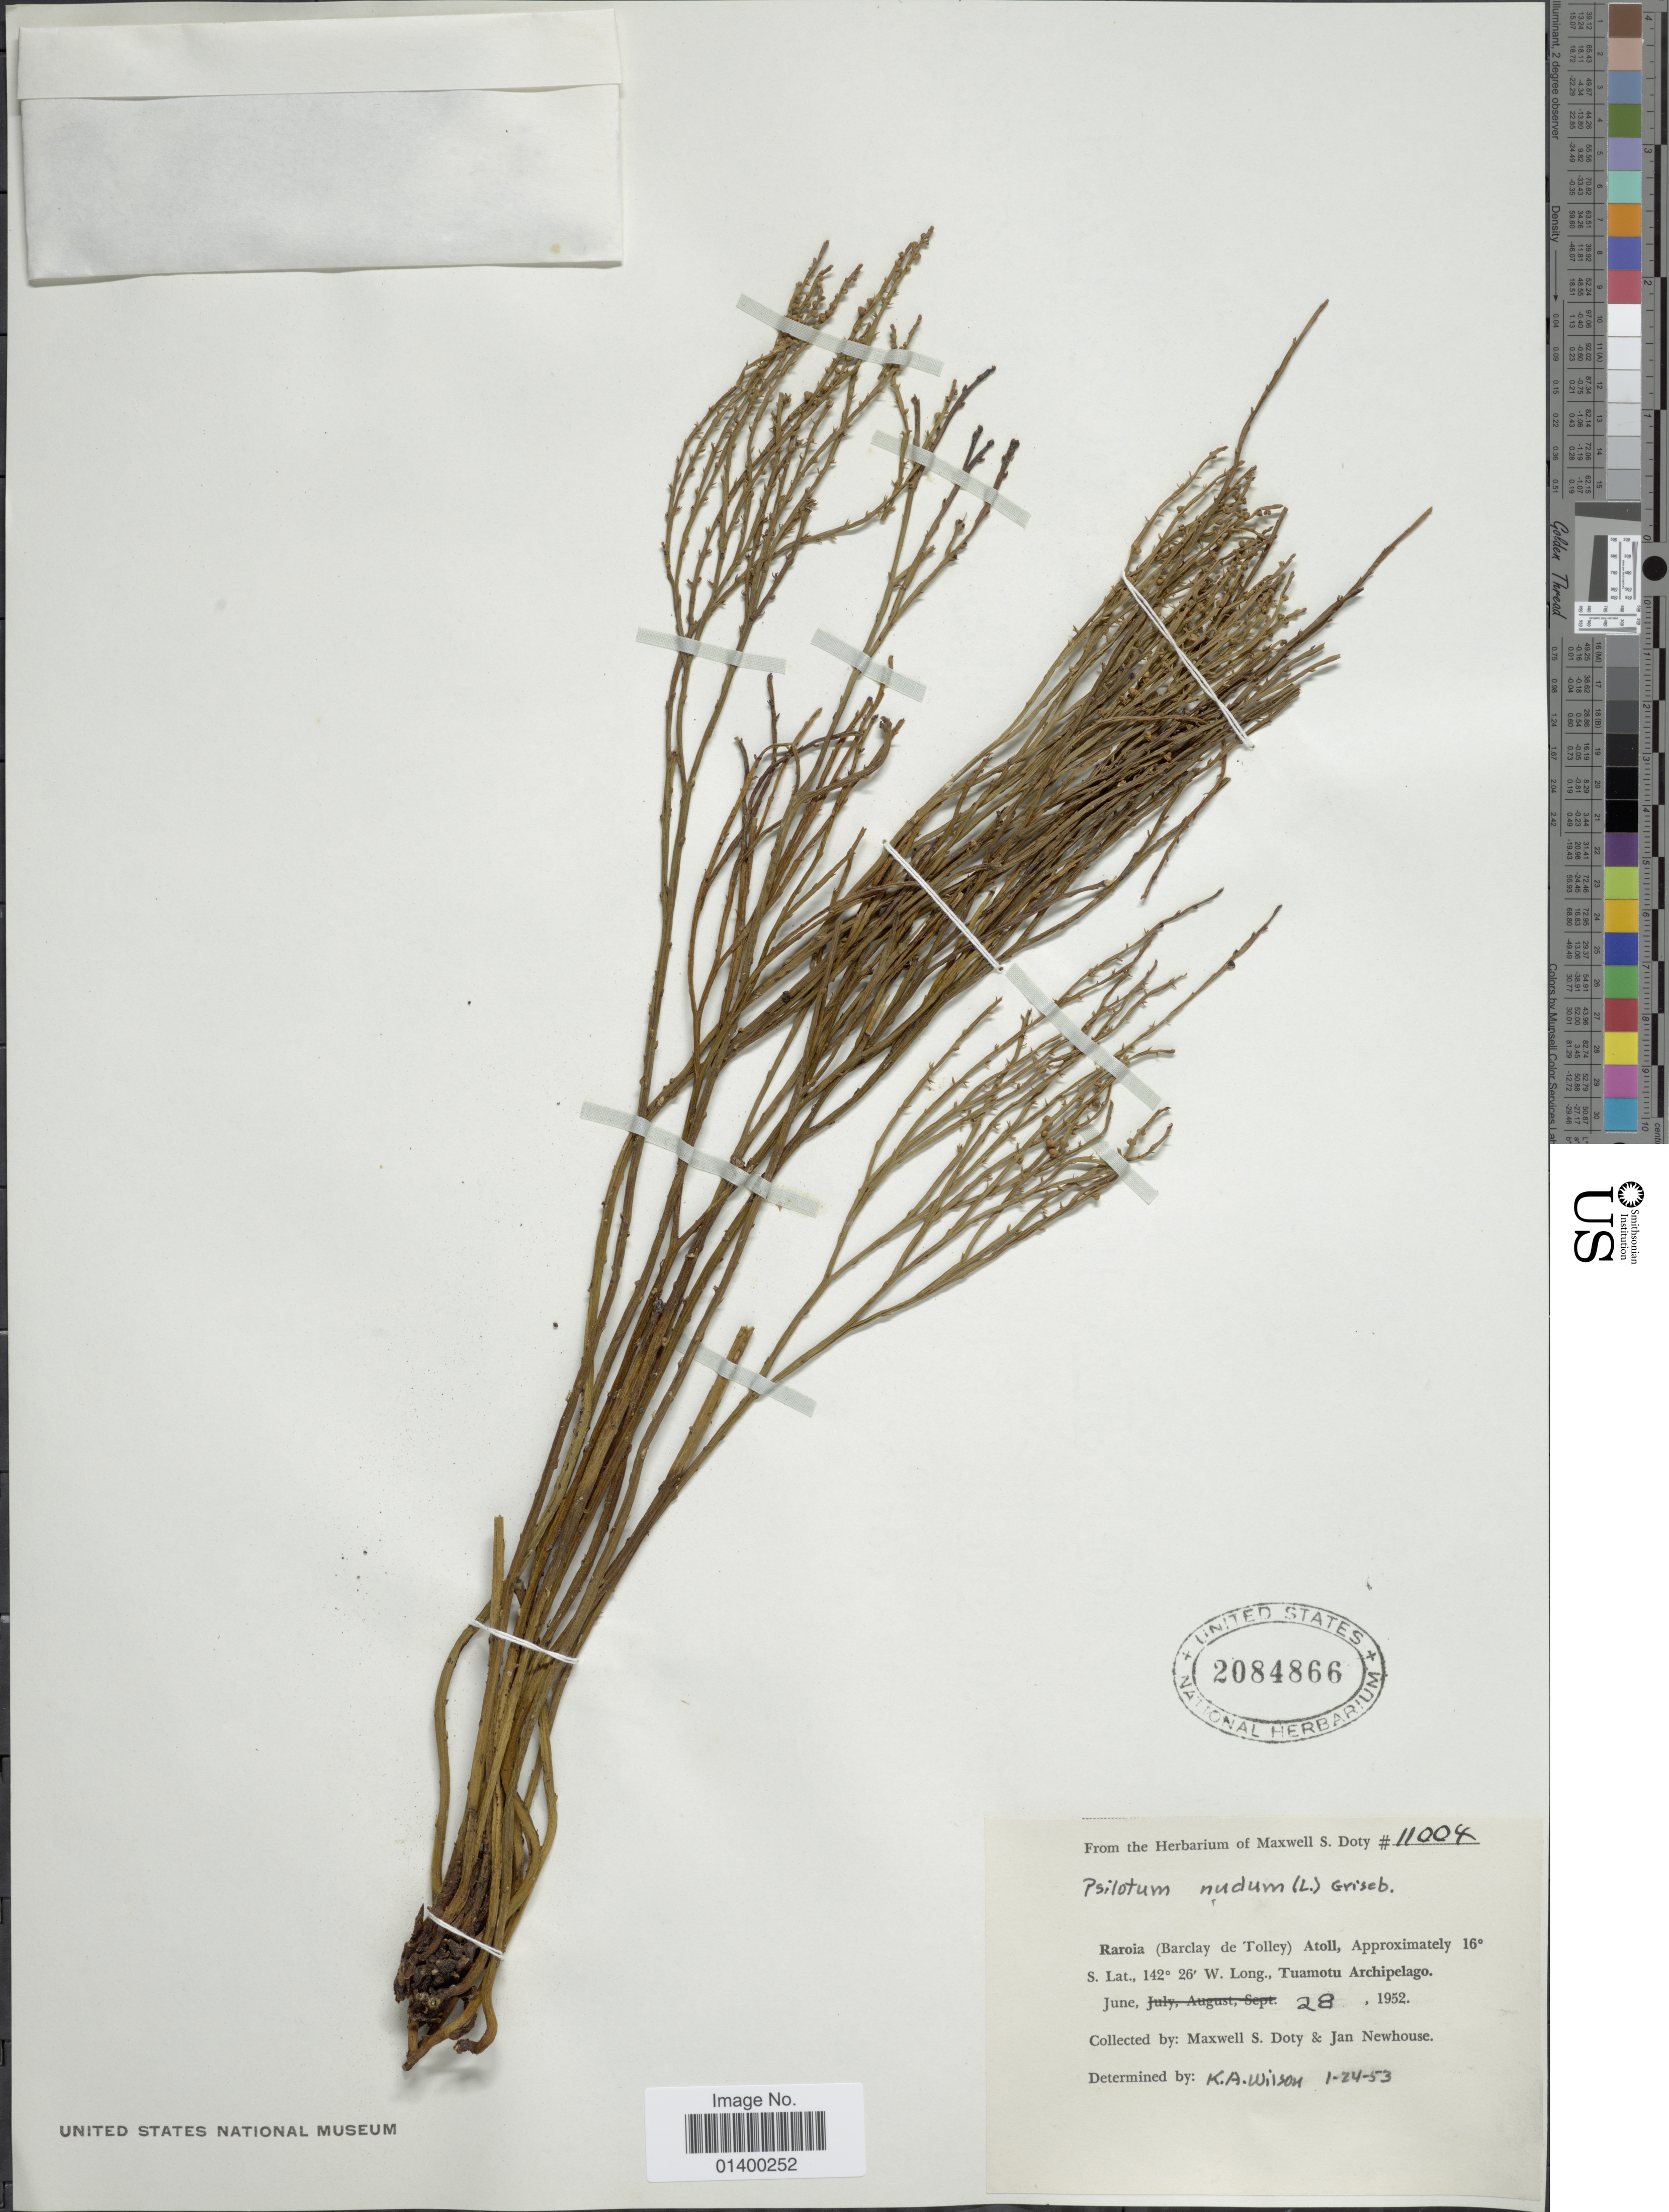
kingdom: Plantae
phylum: Tracheophyta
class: Polypodiopsida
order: Psilotales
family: Psilotaceae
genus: Psilotum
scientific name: Psilotum nudum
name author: (L.) P. Beauv.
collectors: M. S. Doty & J. Newhouse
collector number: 11004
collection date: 1952-06-28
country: French Polynesia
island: Raroia [Barclay de Tolley] Atoll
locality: Raroia (Barclay de Tolley) Atoll, Tuamotu Archipelago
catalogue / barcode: US 2084866